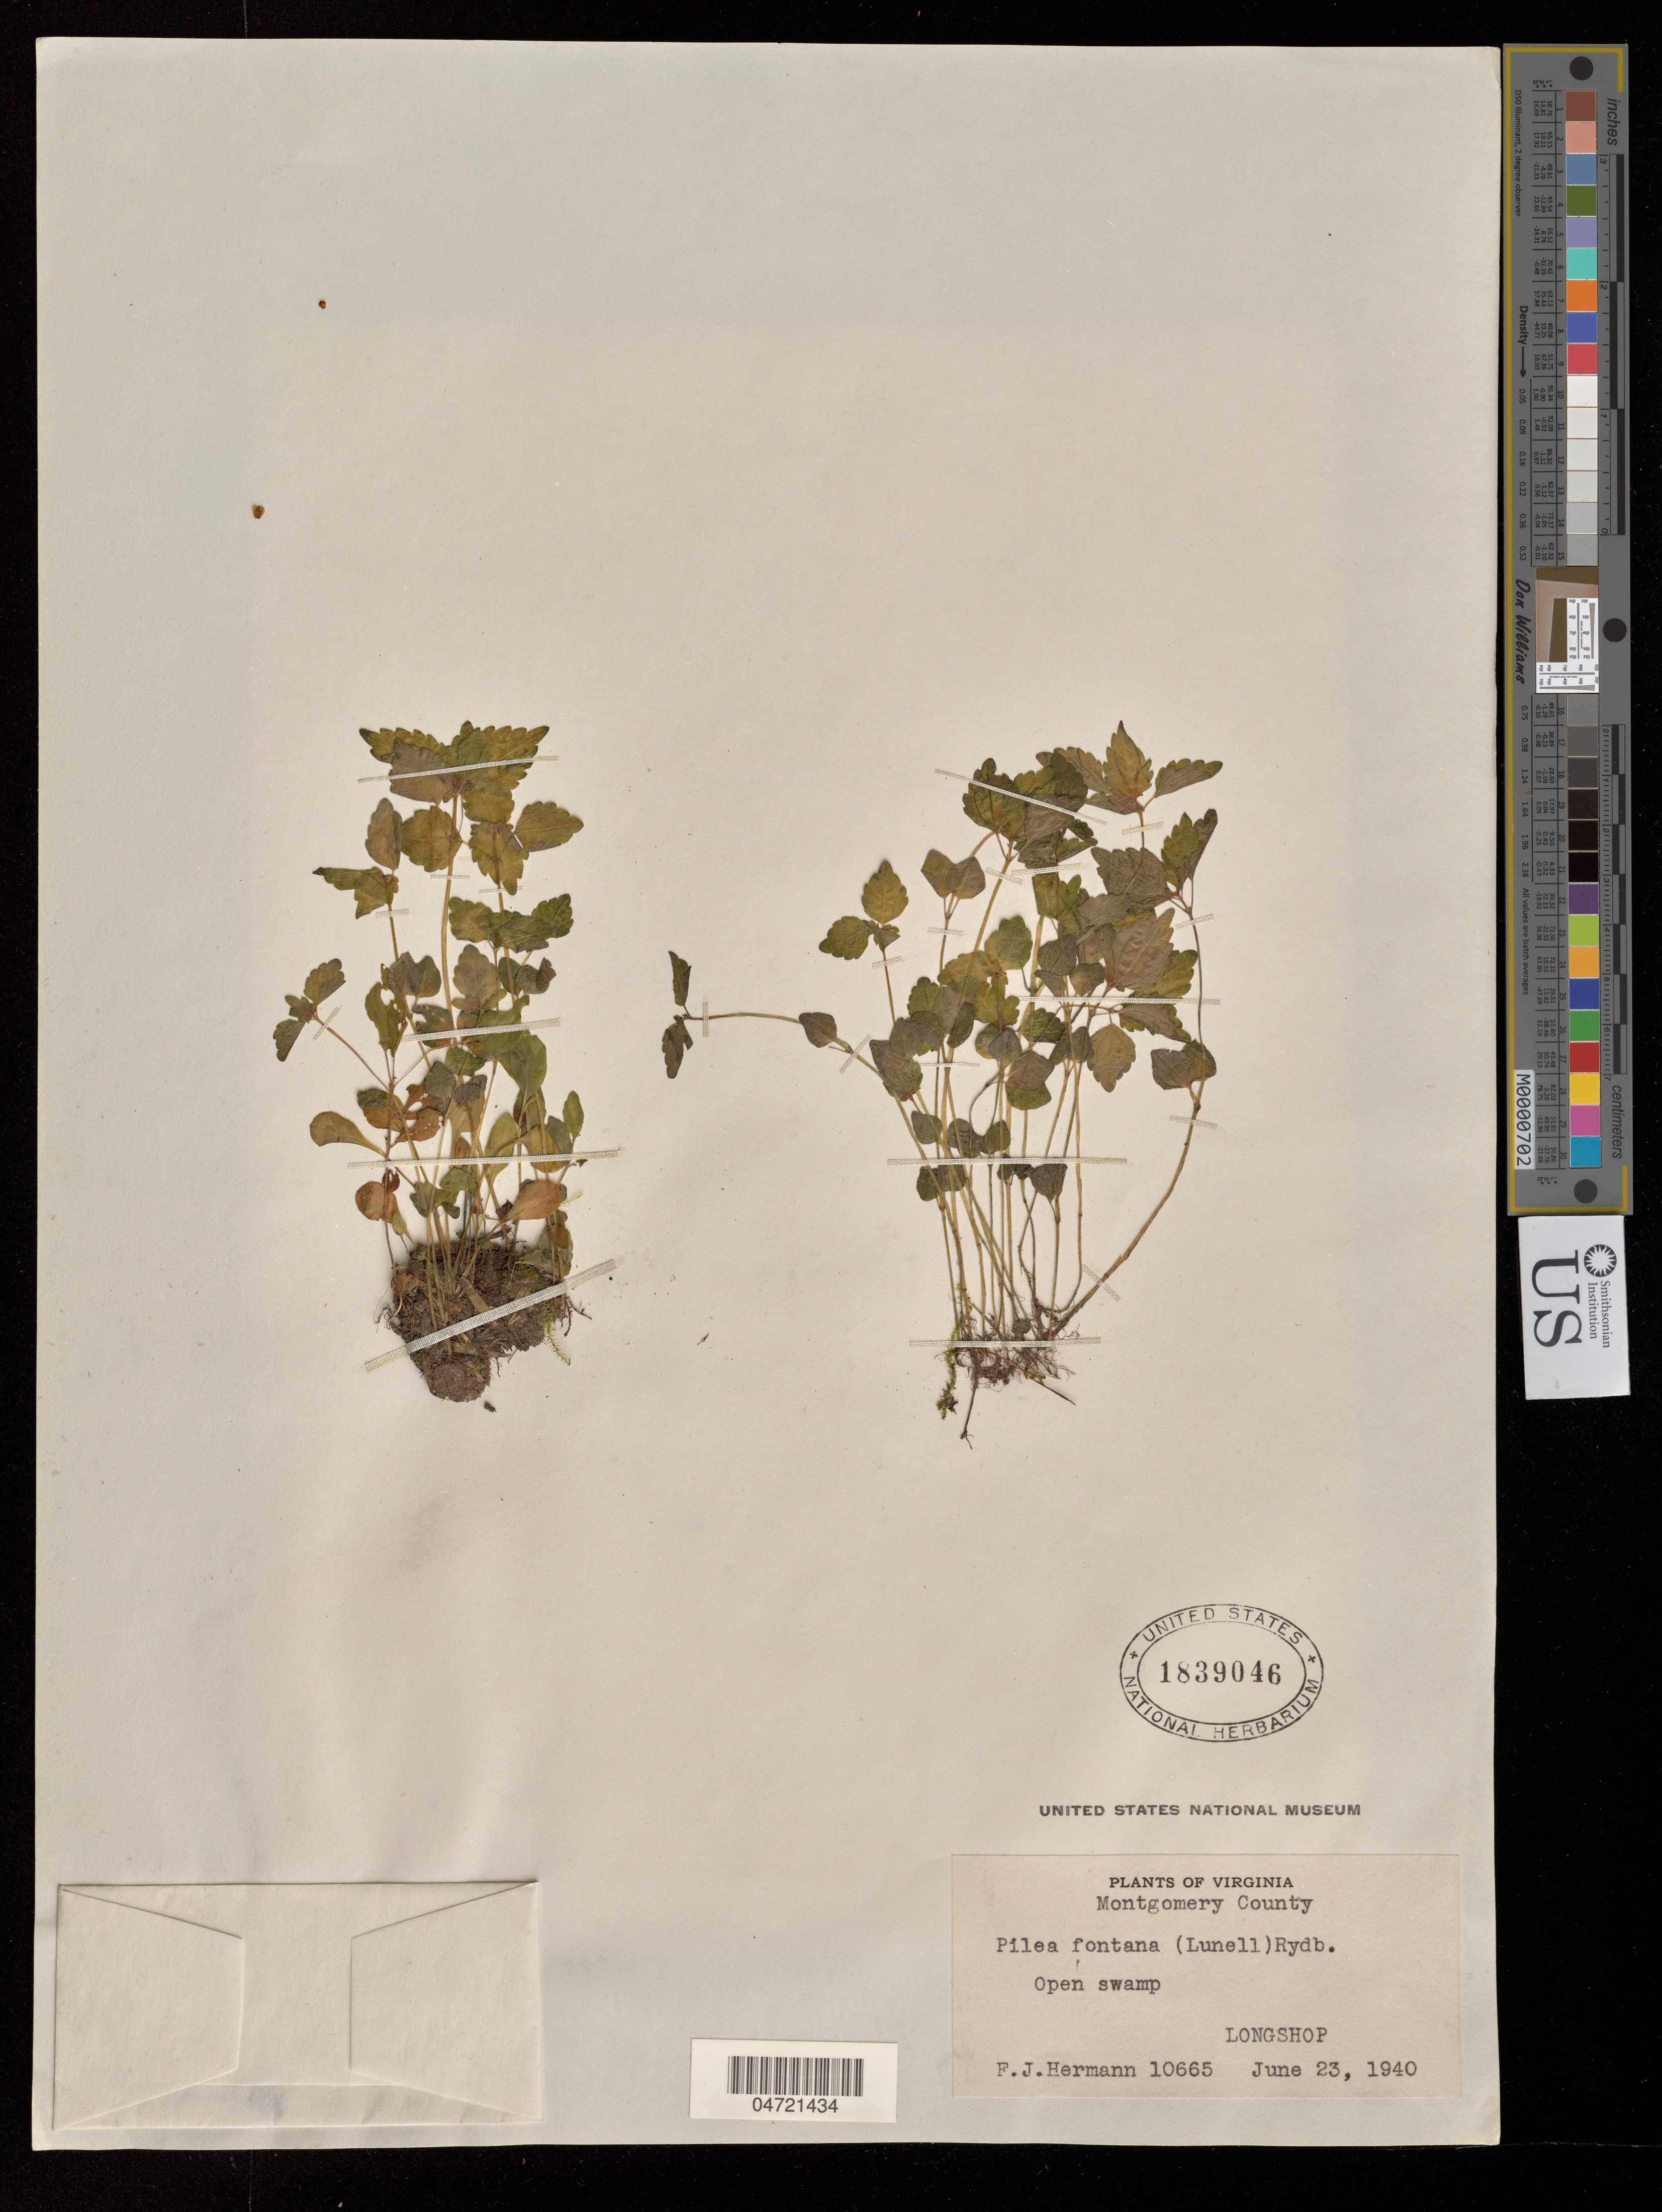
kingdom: Plantae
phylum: Tracheophyta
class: Magnoliopsida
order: Rosales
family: Urticaceae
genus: Pilea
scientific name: Pilea fontana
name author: (Lunell) Rydb.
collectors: F. J. Hermann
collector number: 10665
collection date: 1940-06-23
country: United States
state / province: Virginia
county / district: Montgomery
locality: Longshop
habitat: Open swamp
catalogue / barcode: US 1839046